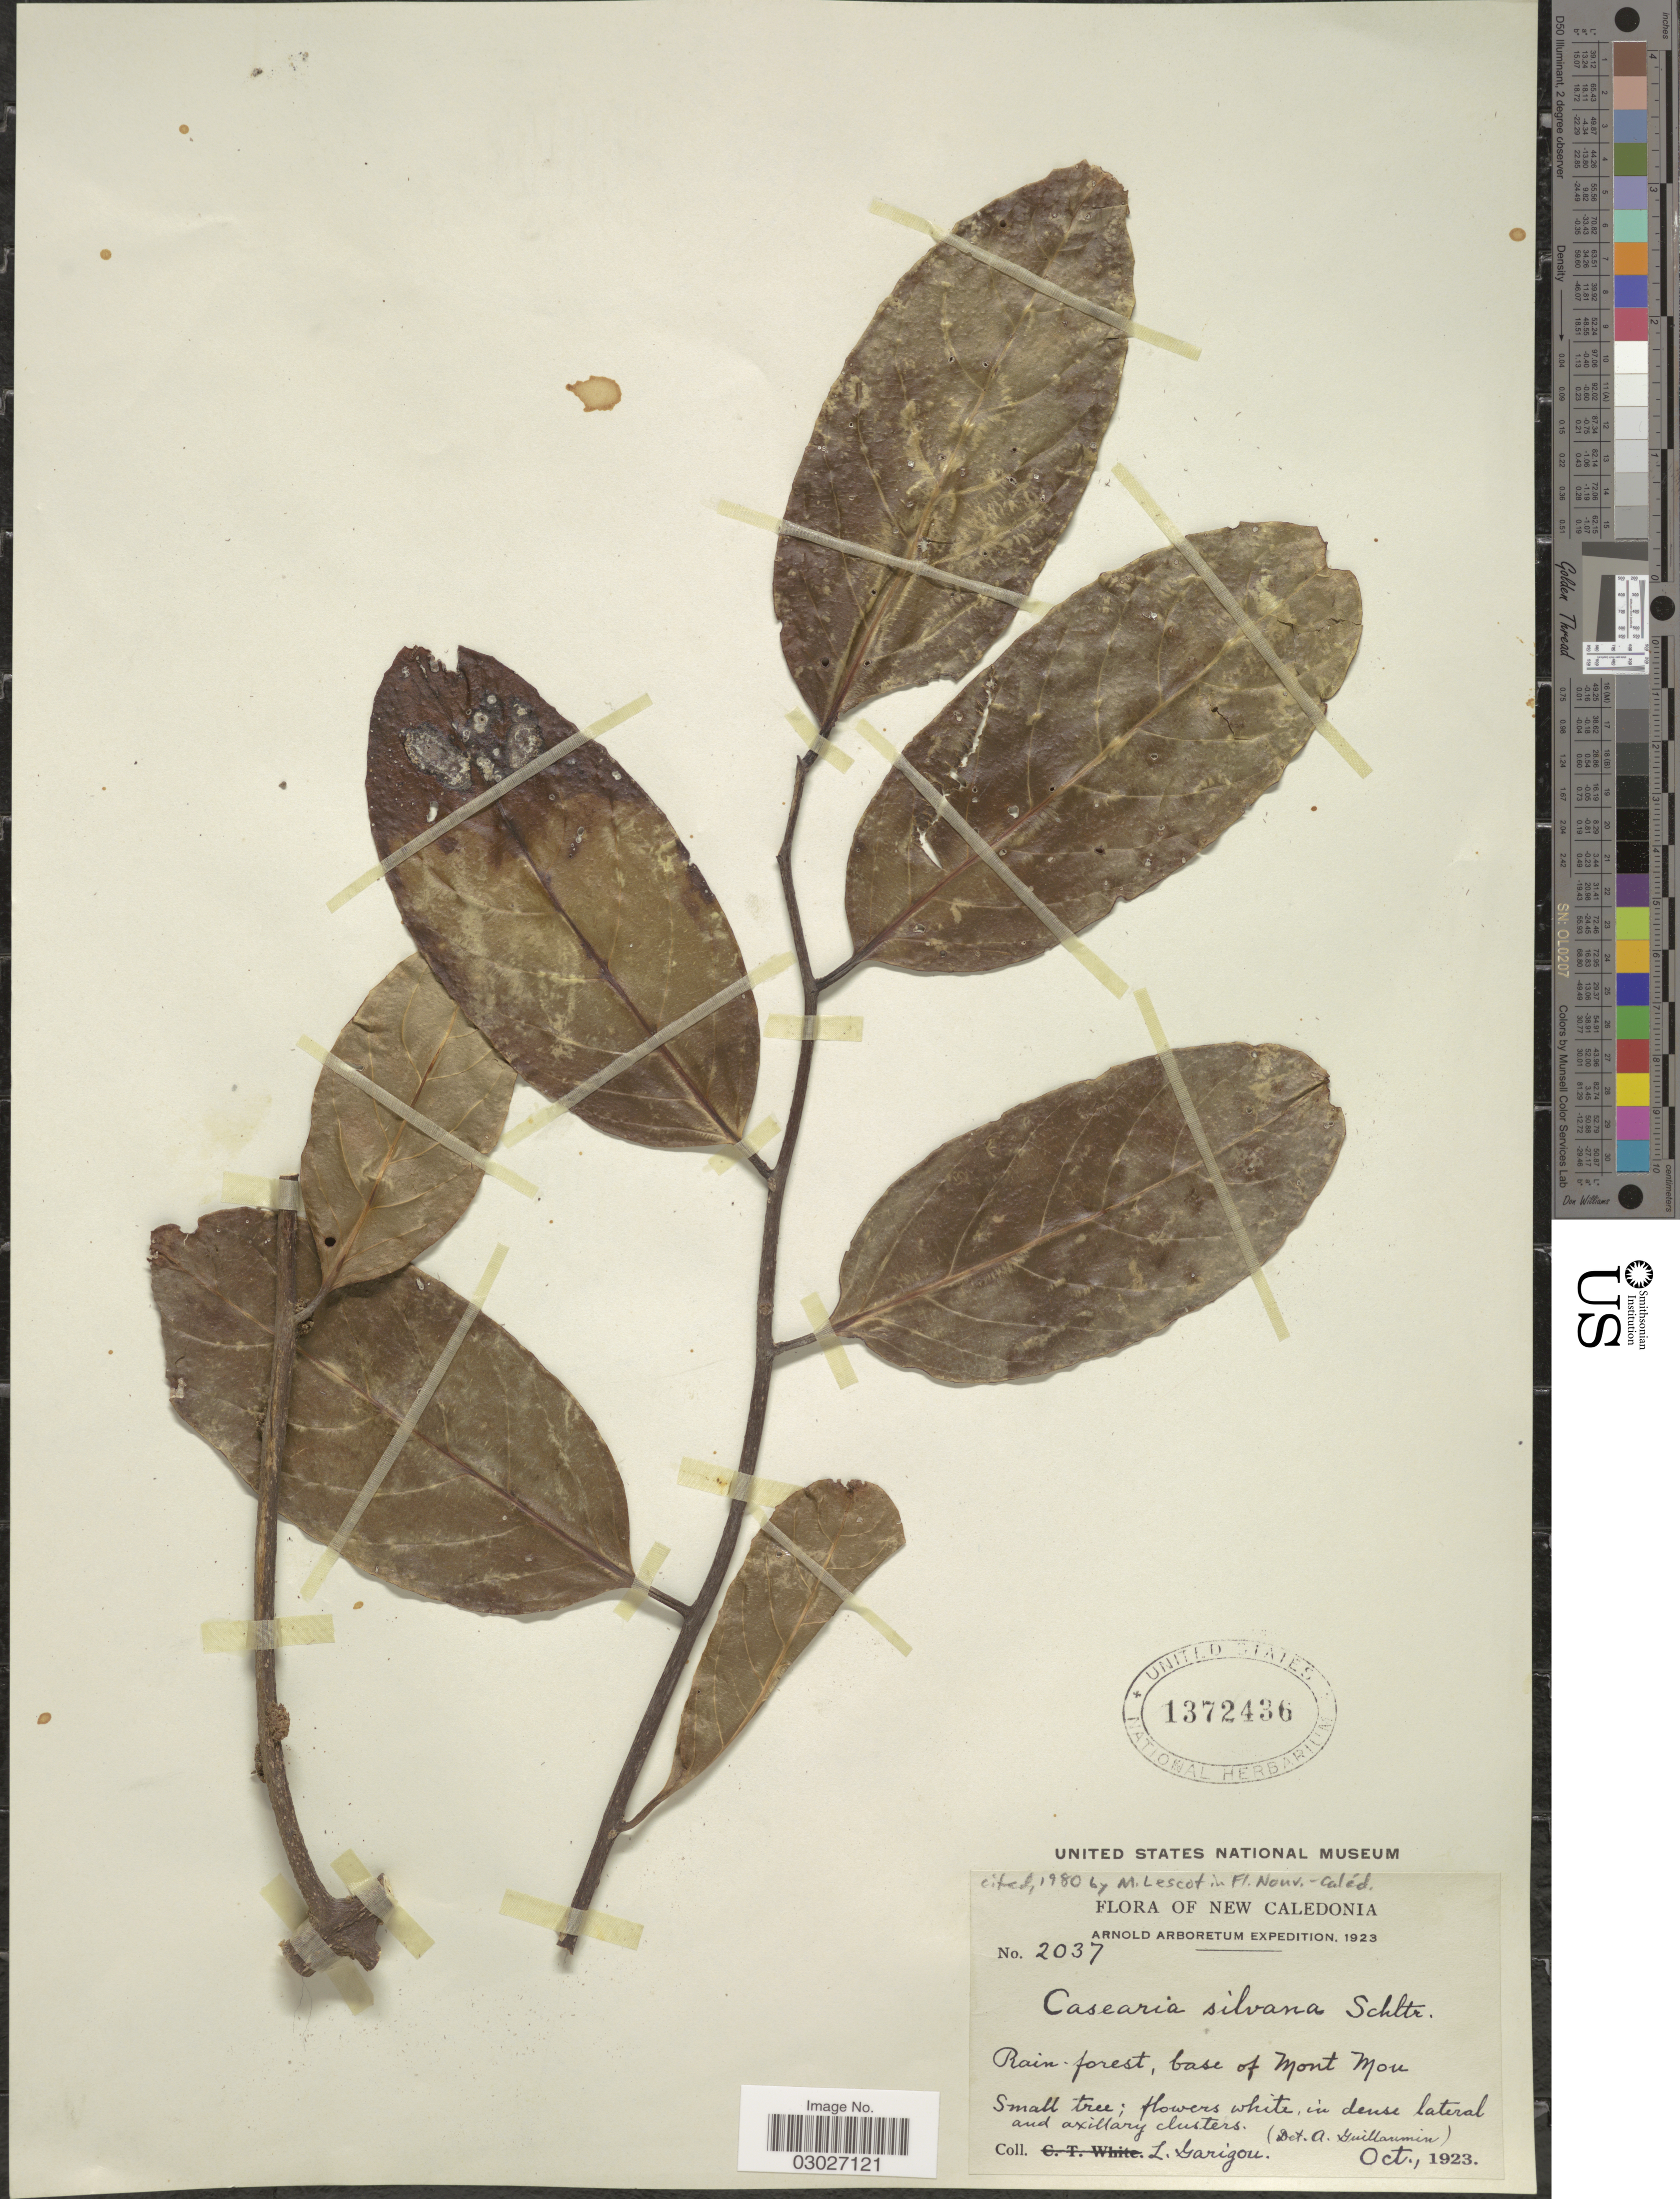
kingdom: Plantae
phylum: Tracheophyta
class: Magnoliopsida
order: Malpighiales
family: Salicaceae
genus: Casearia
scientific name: Casearia silvana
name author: Schltr.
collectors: L. Garigou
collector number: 2037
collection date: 1923-10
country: New Caledonia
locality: Base of Mont Mou.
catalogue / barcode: US 1372436